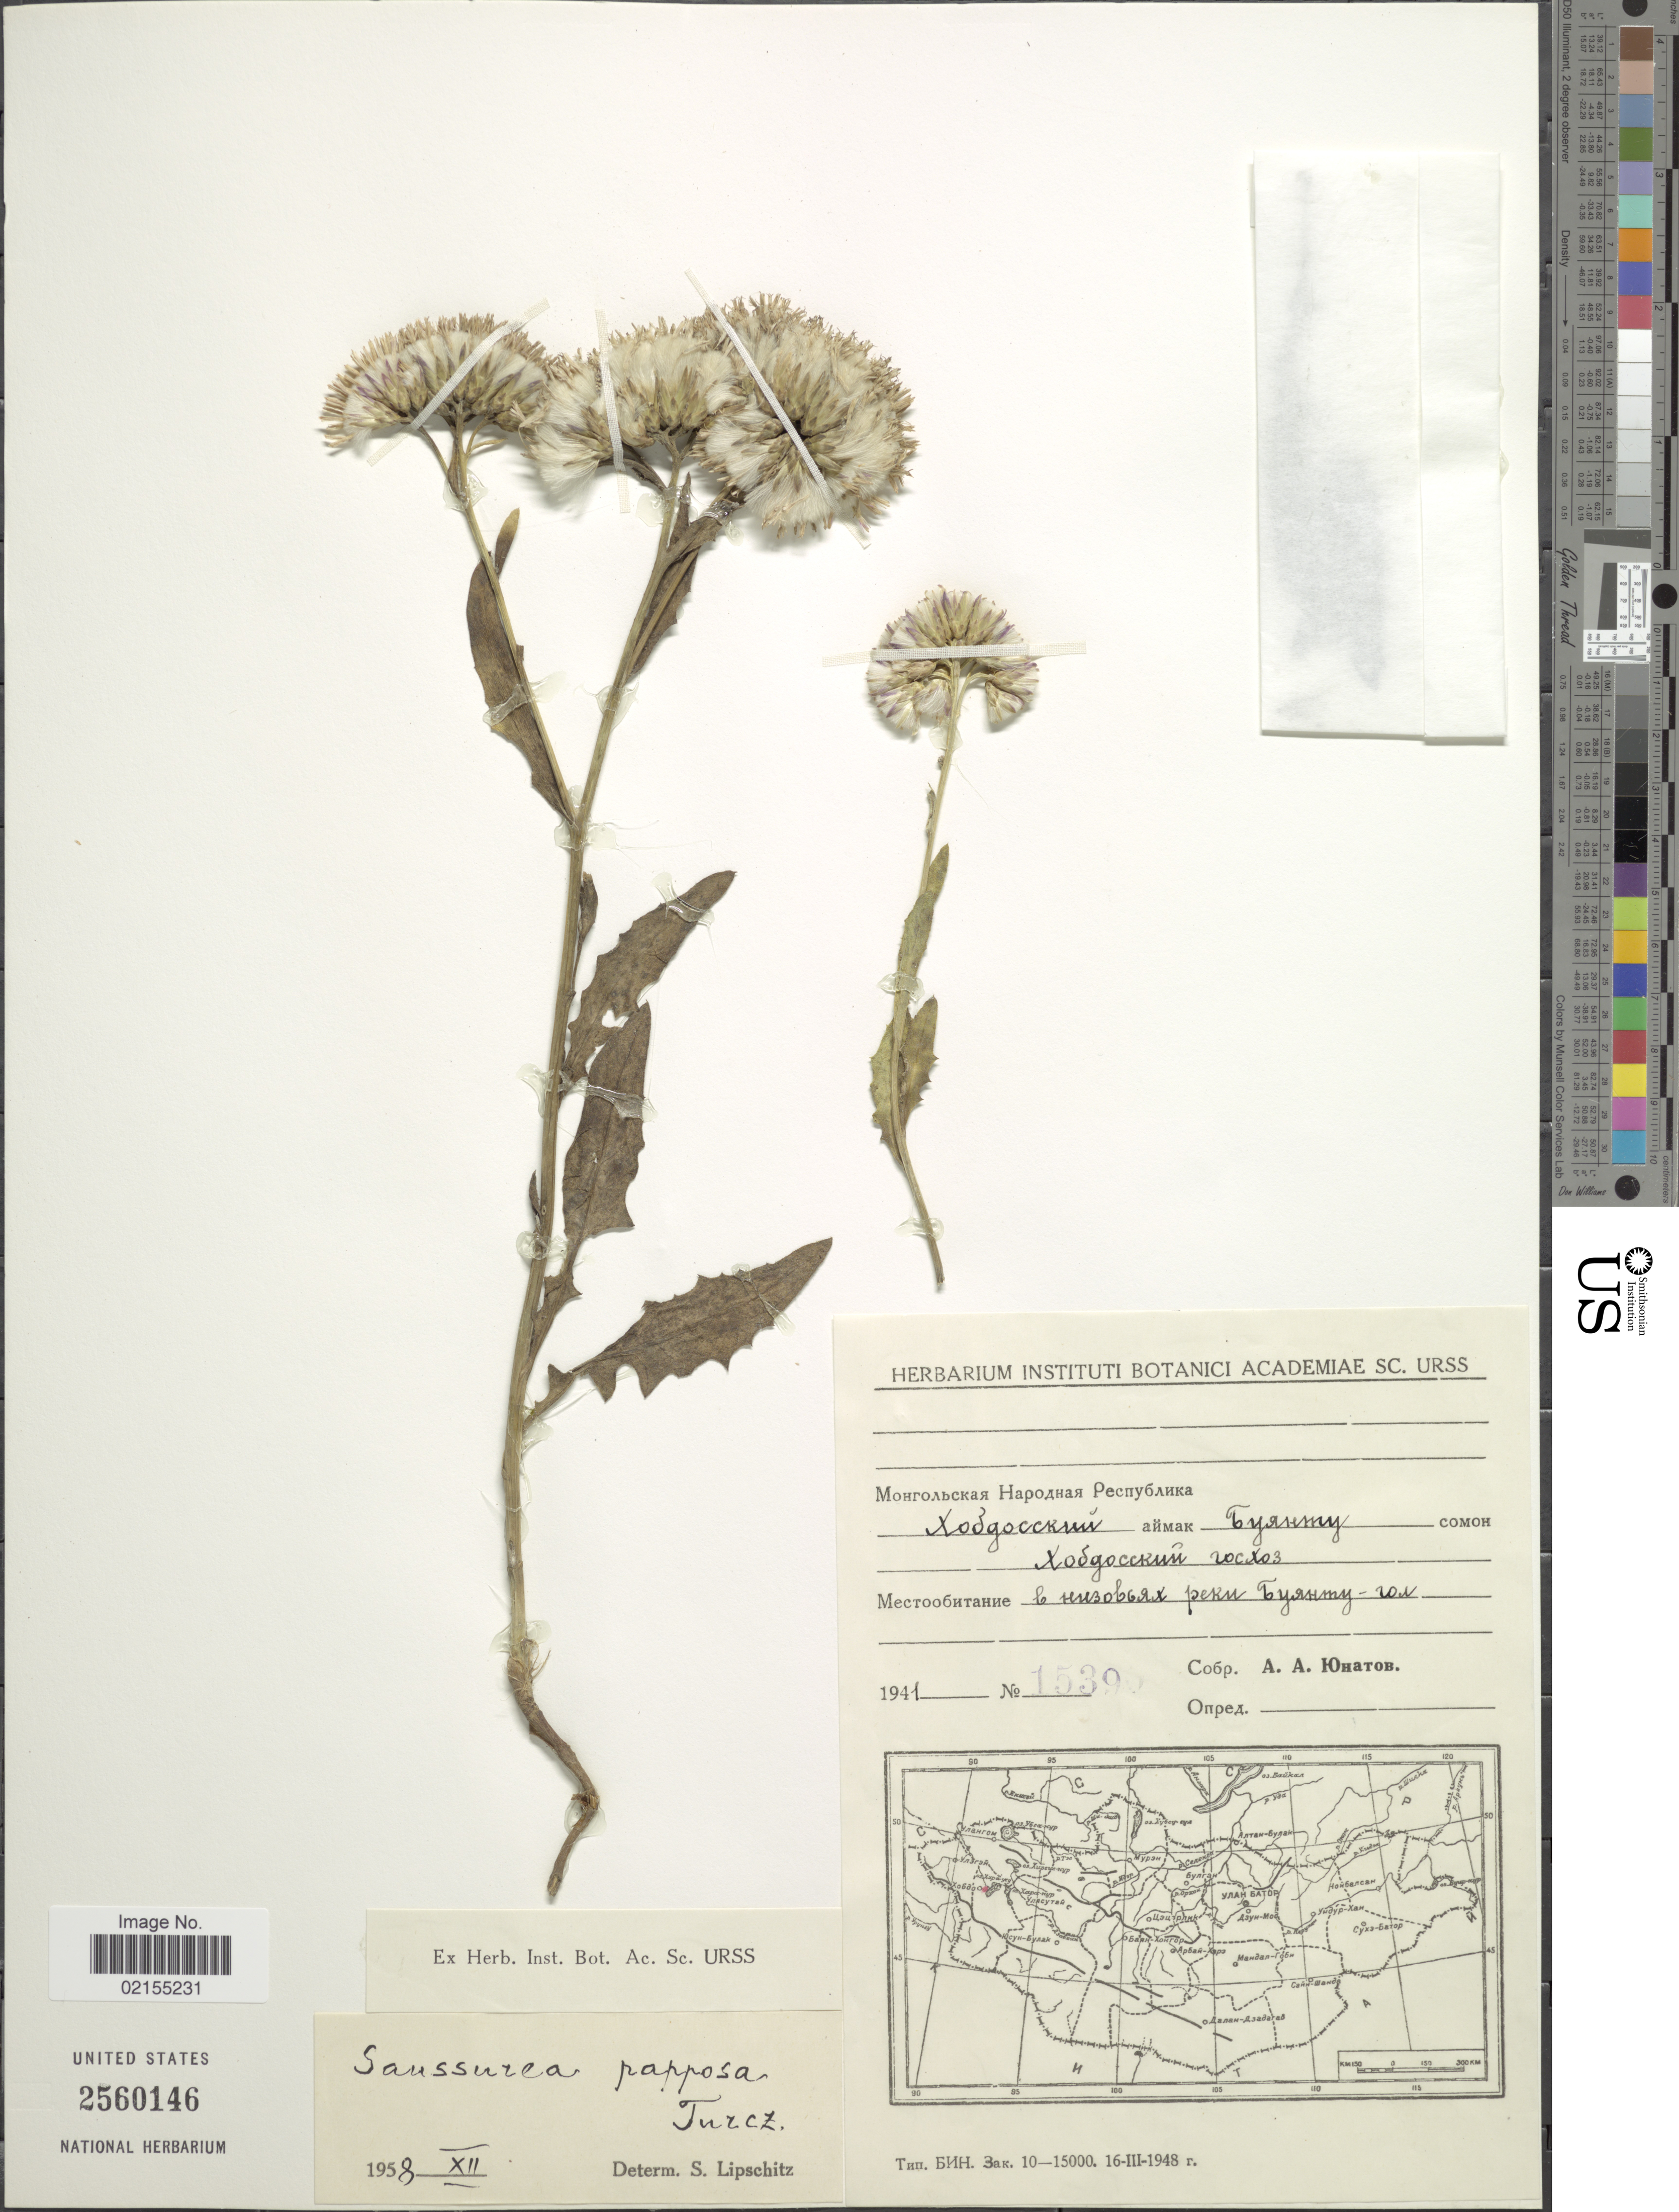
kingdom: Plantae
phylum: Tracheophyta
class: Magnoliopsida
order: Asterales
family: Asteraceae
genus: Saussurea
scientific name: Saussurea davurica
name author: Adams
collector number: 15398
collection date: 1941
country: Mongolia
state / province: Hovd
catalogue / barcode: US 2560146